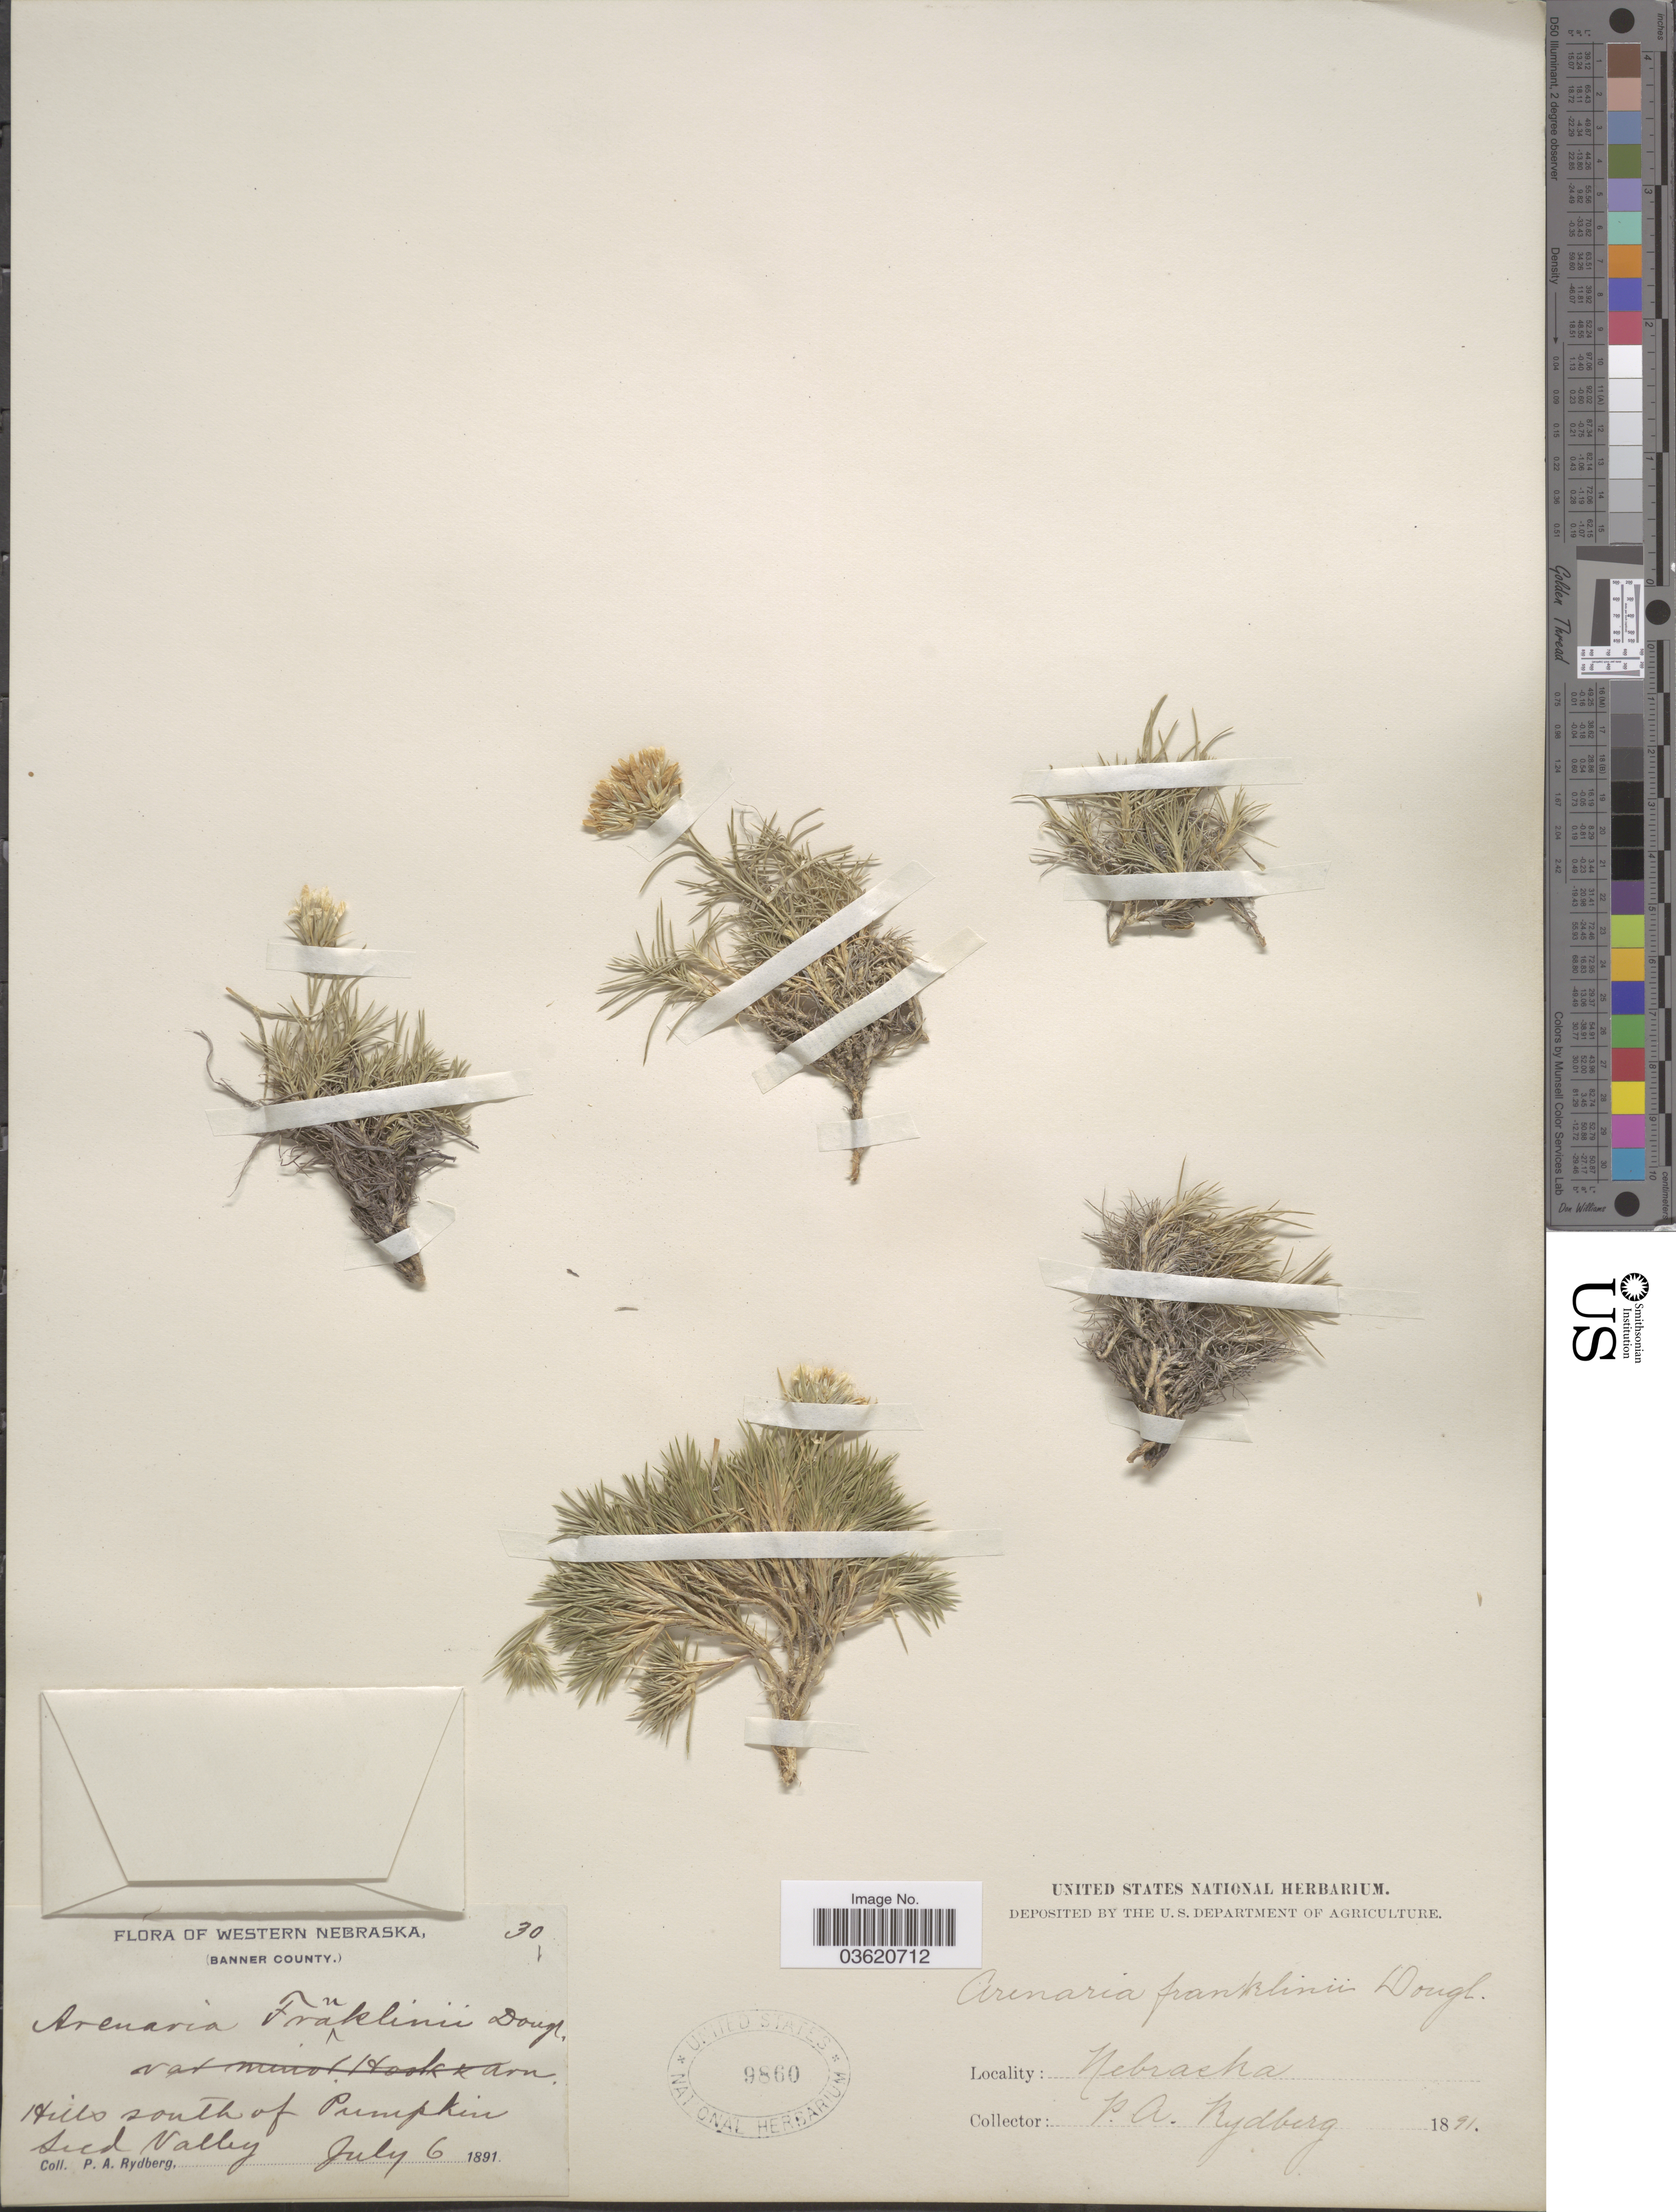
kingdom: Plantae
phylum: Tracheophyta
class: Magnoliopsida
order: Caryophyllales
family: Caryophyllaceae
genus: Eremogone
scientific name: Eremogone hookeri var. hookeri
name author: (Nutt.) W.A. Weber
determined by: Strong, Mark T., (BOT), Smithsonian Institution - National Museum of Natural History (UNITED STATES)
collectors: P. A. Rydberg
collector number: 30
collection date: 1891-07-06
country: United States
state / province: Nebraska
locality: Western Nebraska, (Banner County.). Hills south of Pumpkin Seed Valley.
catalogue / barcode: US 9860